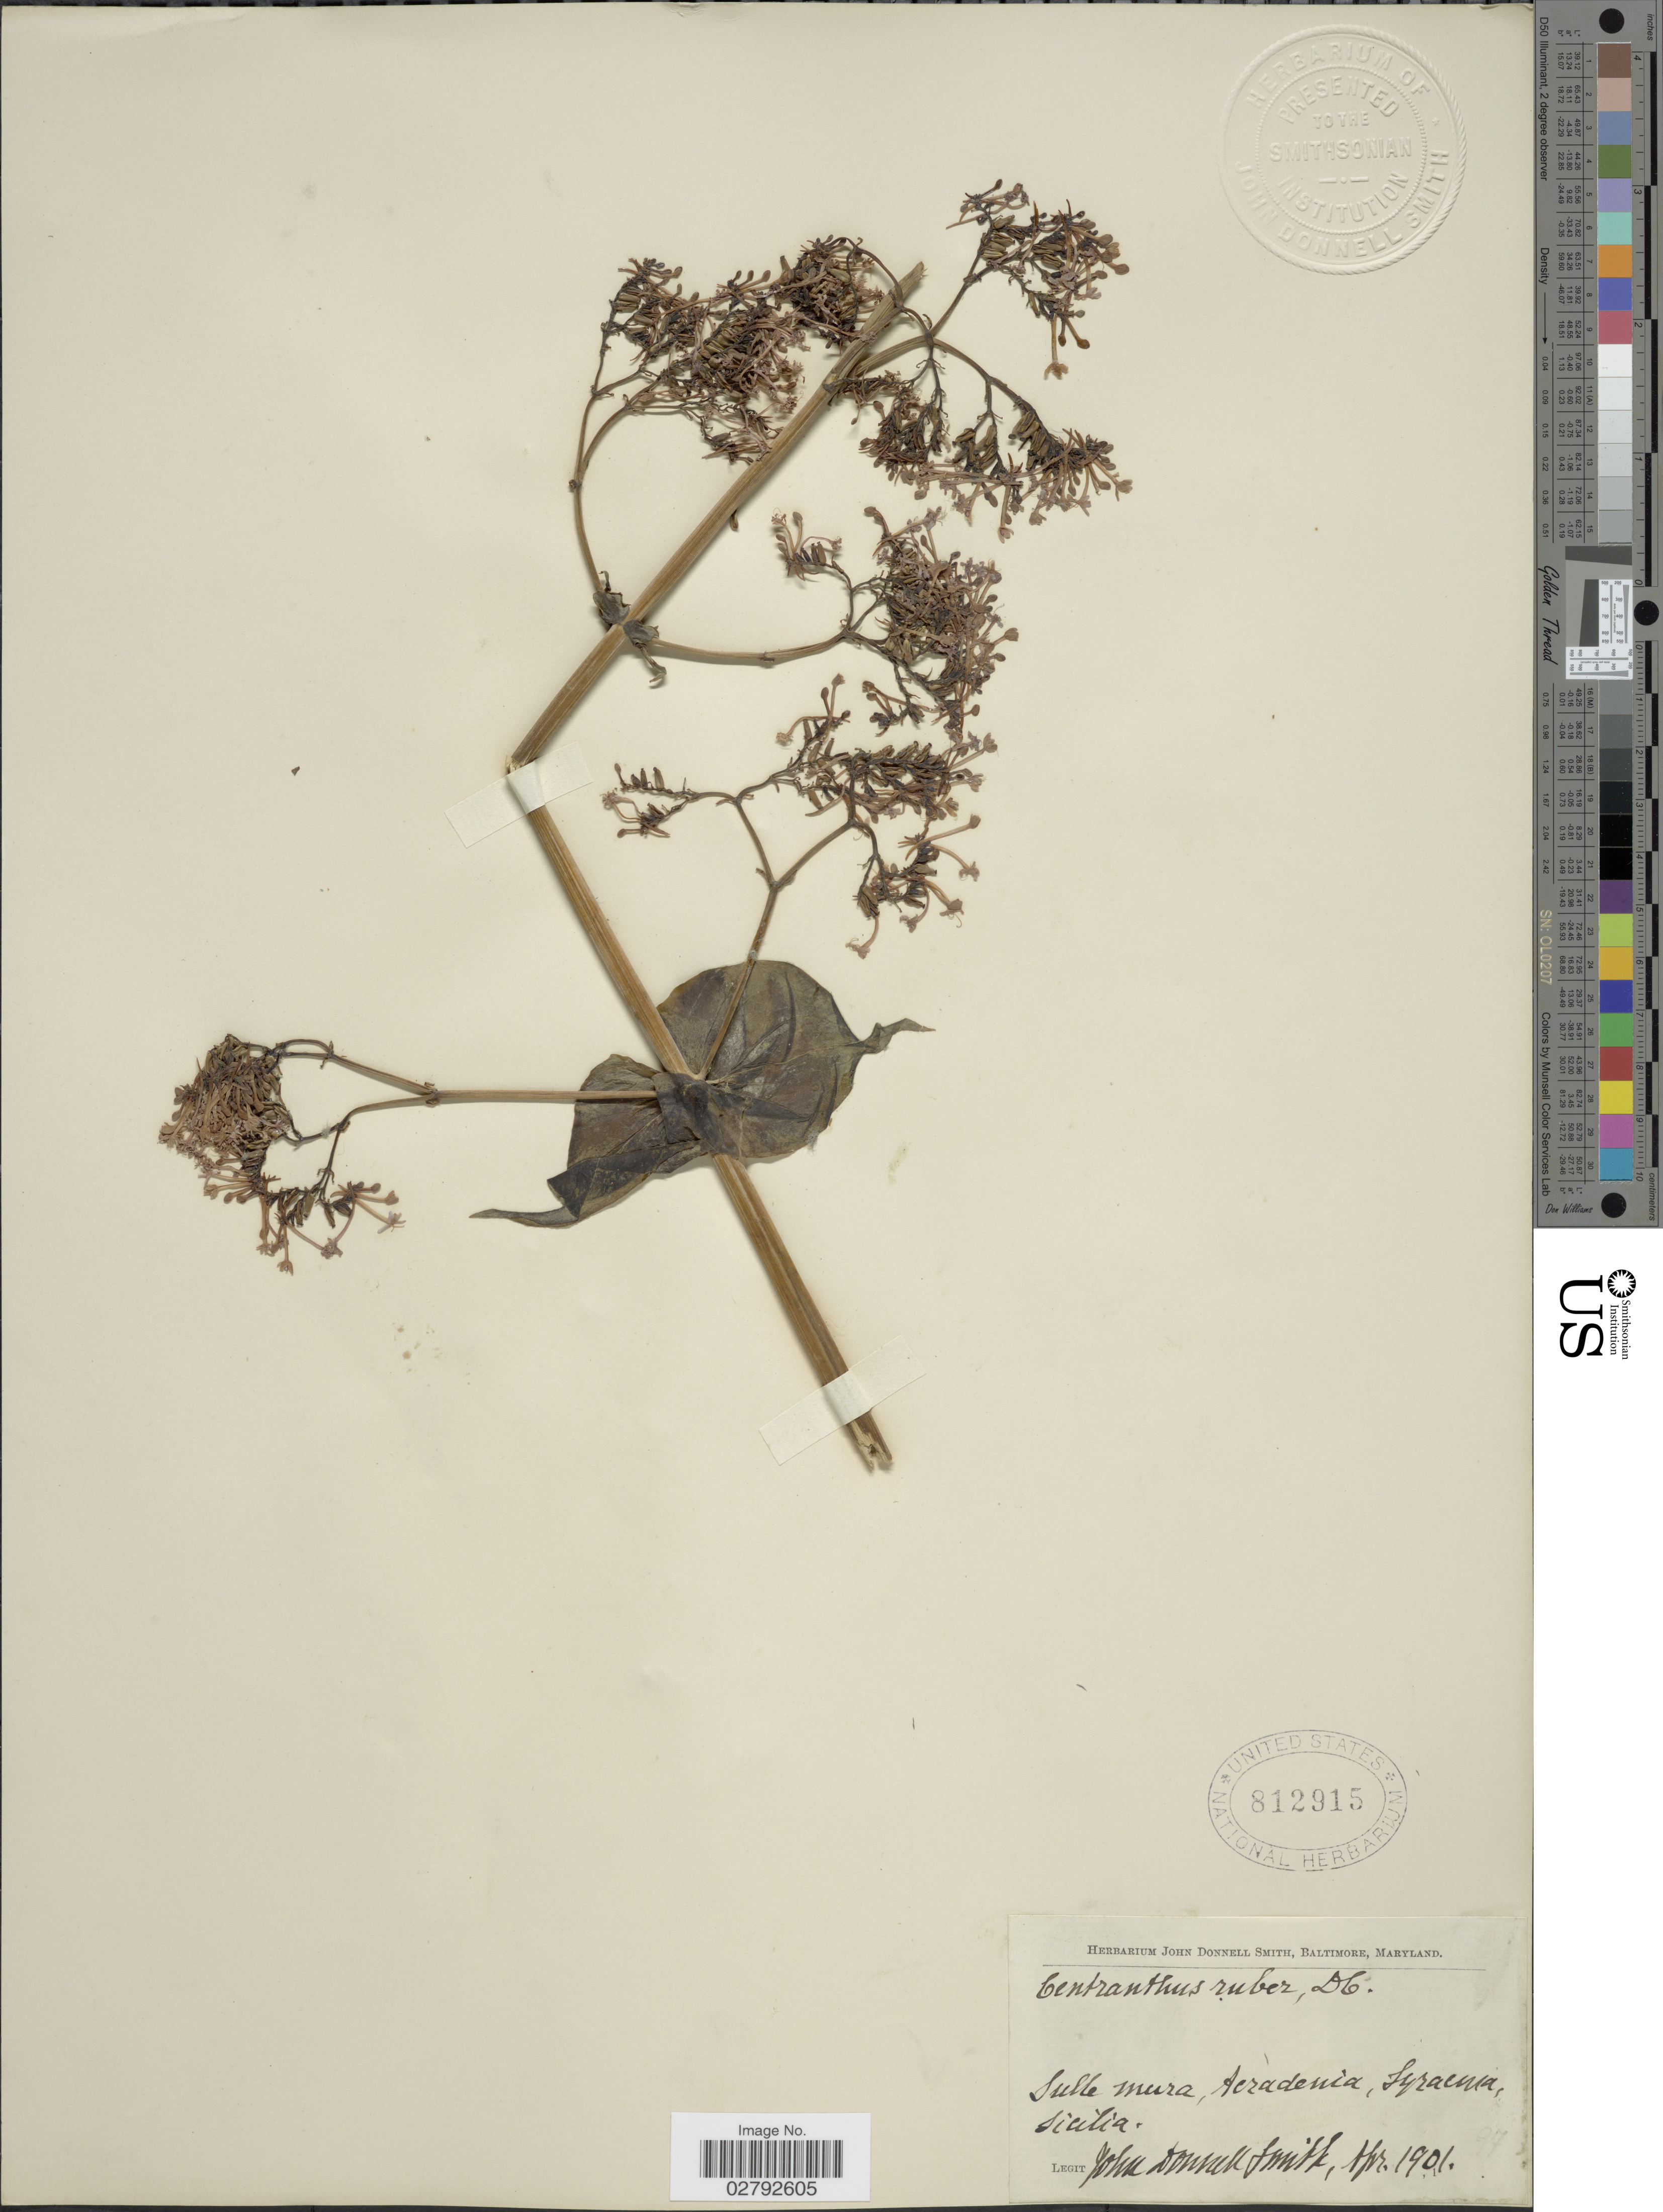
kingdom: Plantae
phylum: Tracheophyta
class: Magnoliopsida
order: Dipsacales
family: Caprifoliaceae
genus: Centranthus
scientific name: Centranthus ruber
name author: (L.) DC.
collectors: J. Donnell Smith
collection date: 1901-04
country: Italy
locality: Sulle mura, Acradenia, Syraenia, Sicilia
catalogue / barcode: US 812915